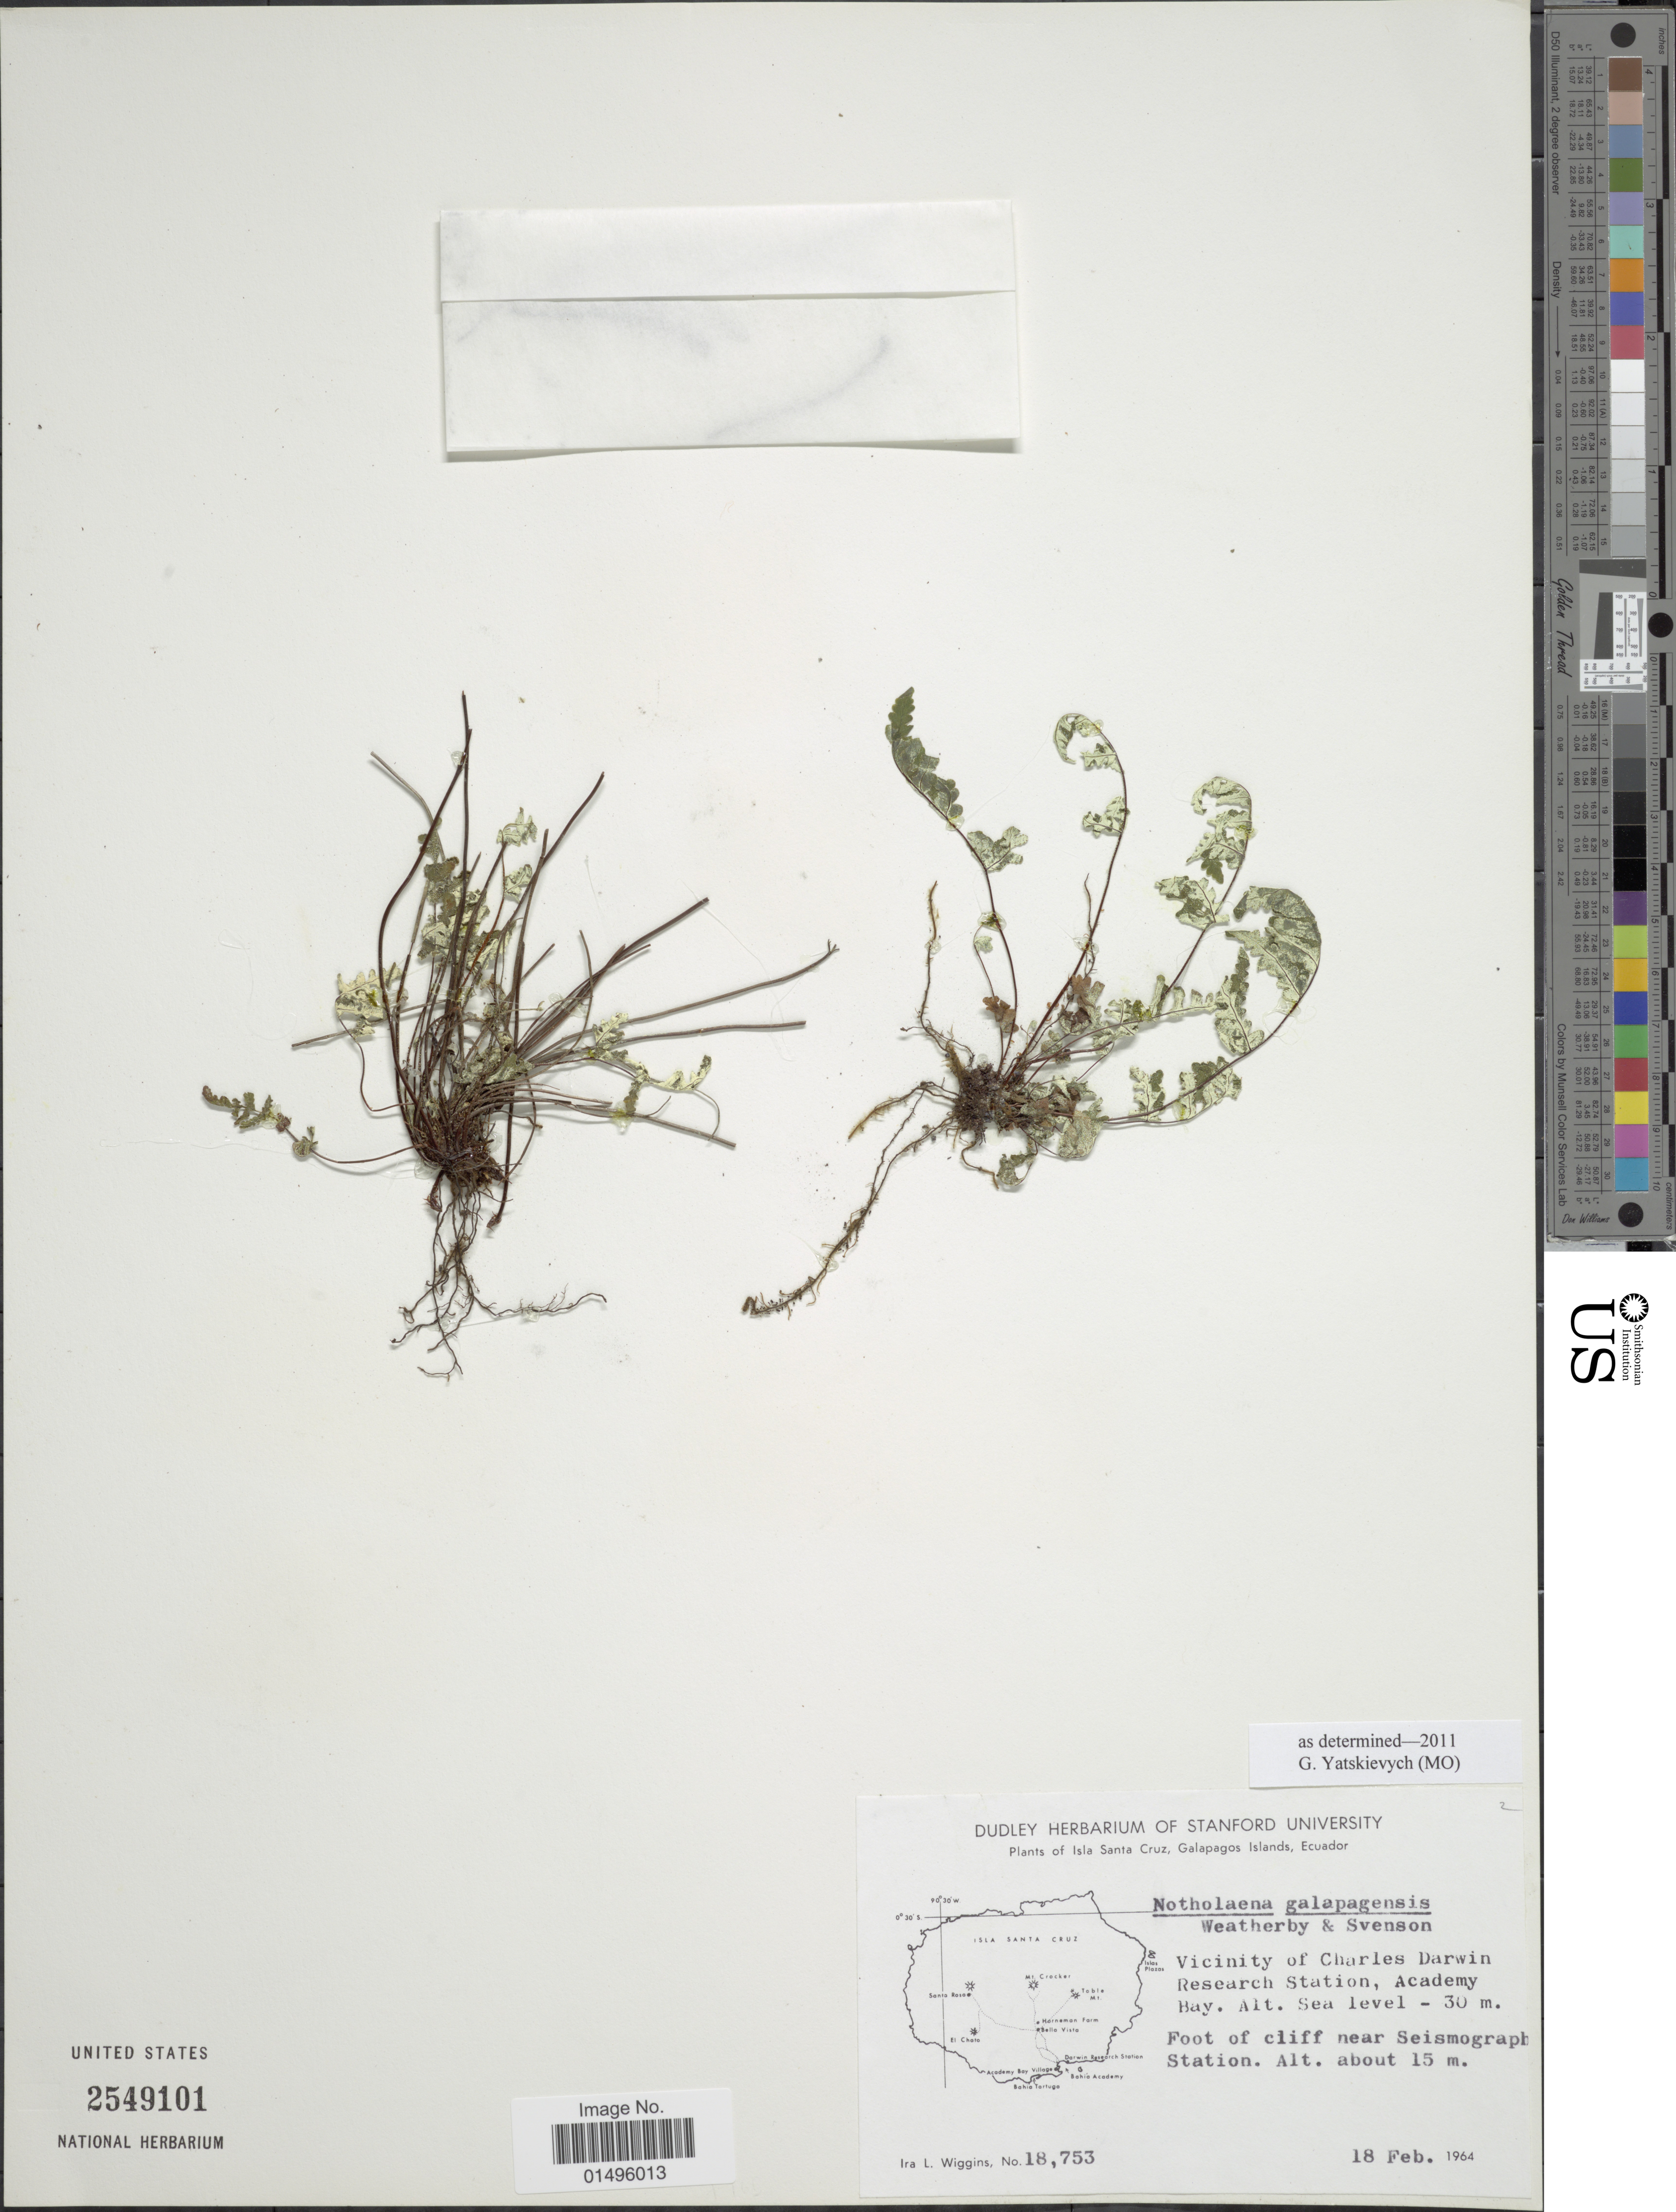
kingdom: Plantae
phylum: Tracheophyta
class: Polypodiopsida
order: Polypodiales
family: Pteridaceae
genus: Notholaena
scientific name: Notholaena galapagensis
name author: Svenson & Weath.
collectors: I. L. Wiggins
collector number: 18753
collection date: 1964-02-18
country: Ecuador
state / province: Colón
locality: Isla Santa Cruz, Galapagos Islands, Ecuador, vicinity of Charles Darwin Research Station, Academy Bay.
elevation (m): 30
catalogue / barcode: US 2549101